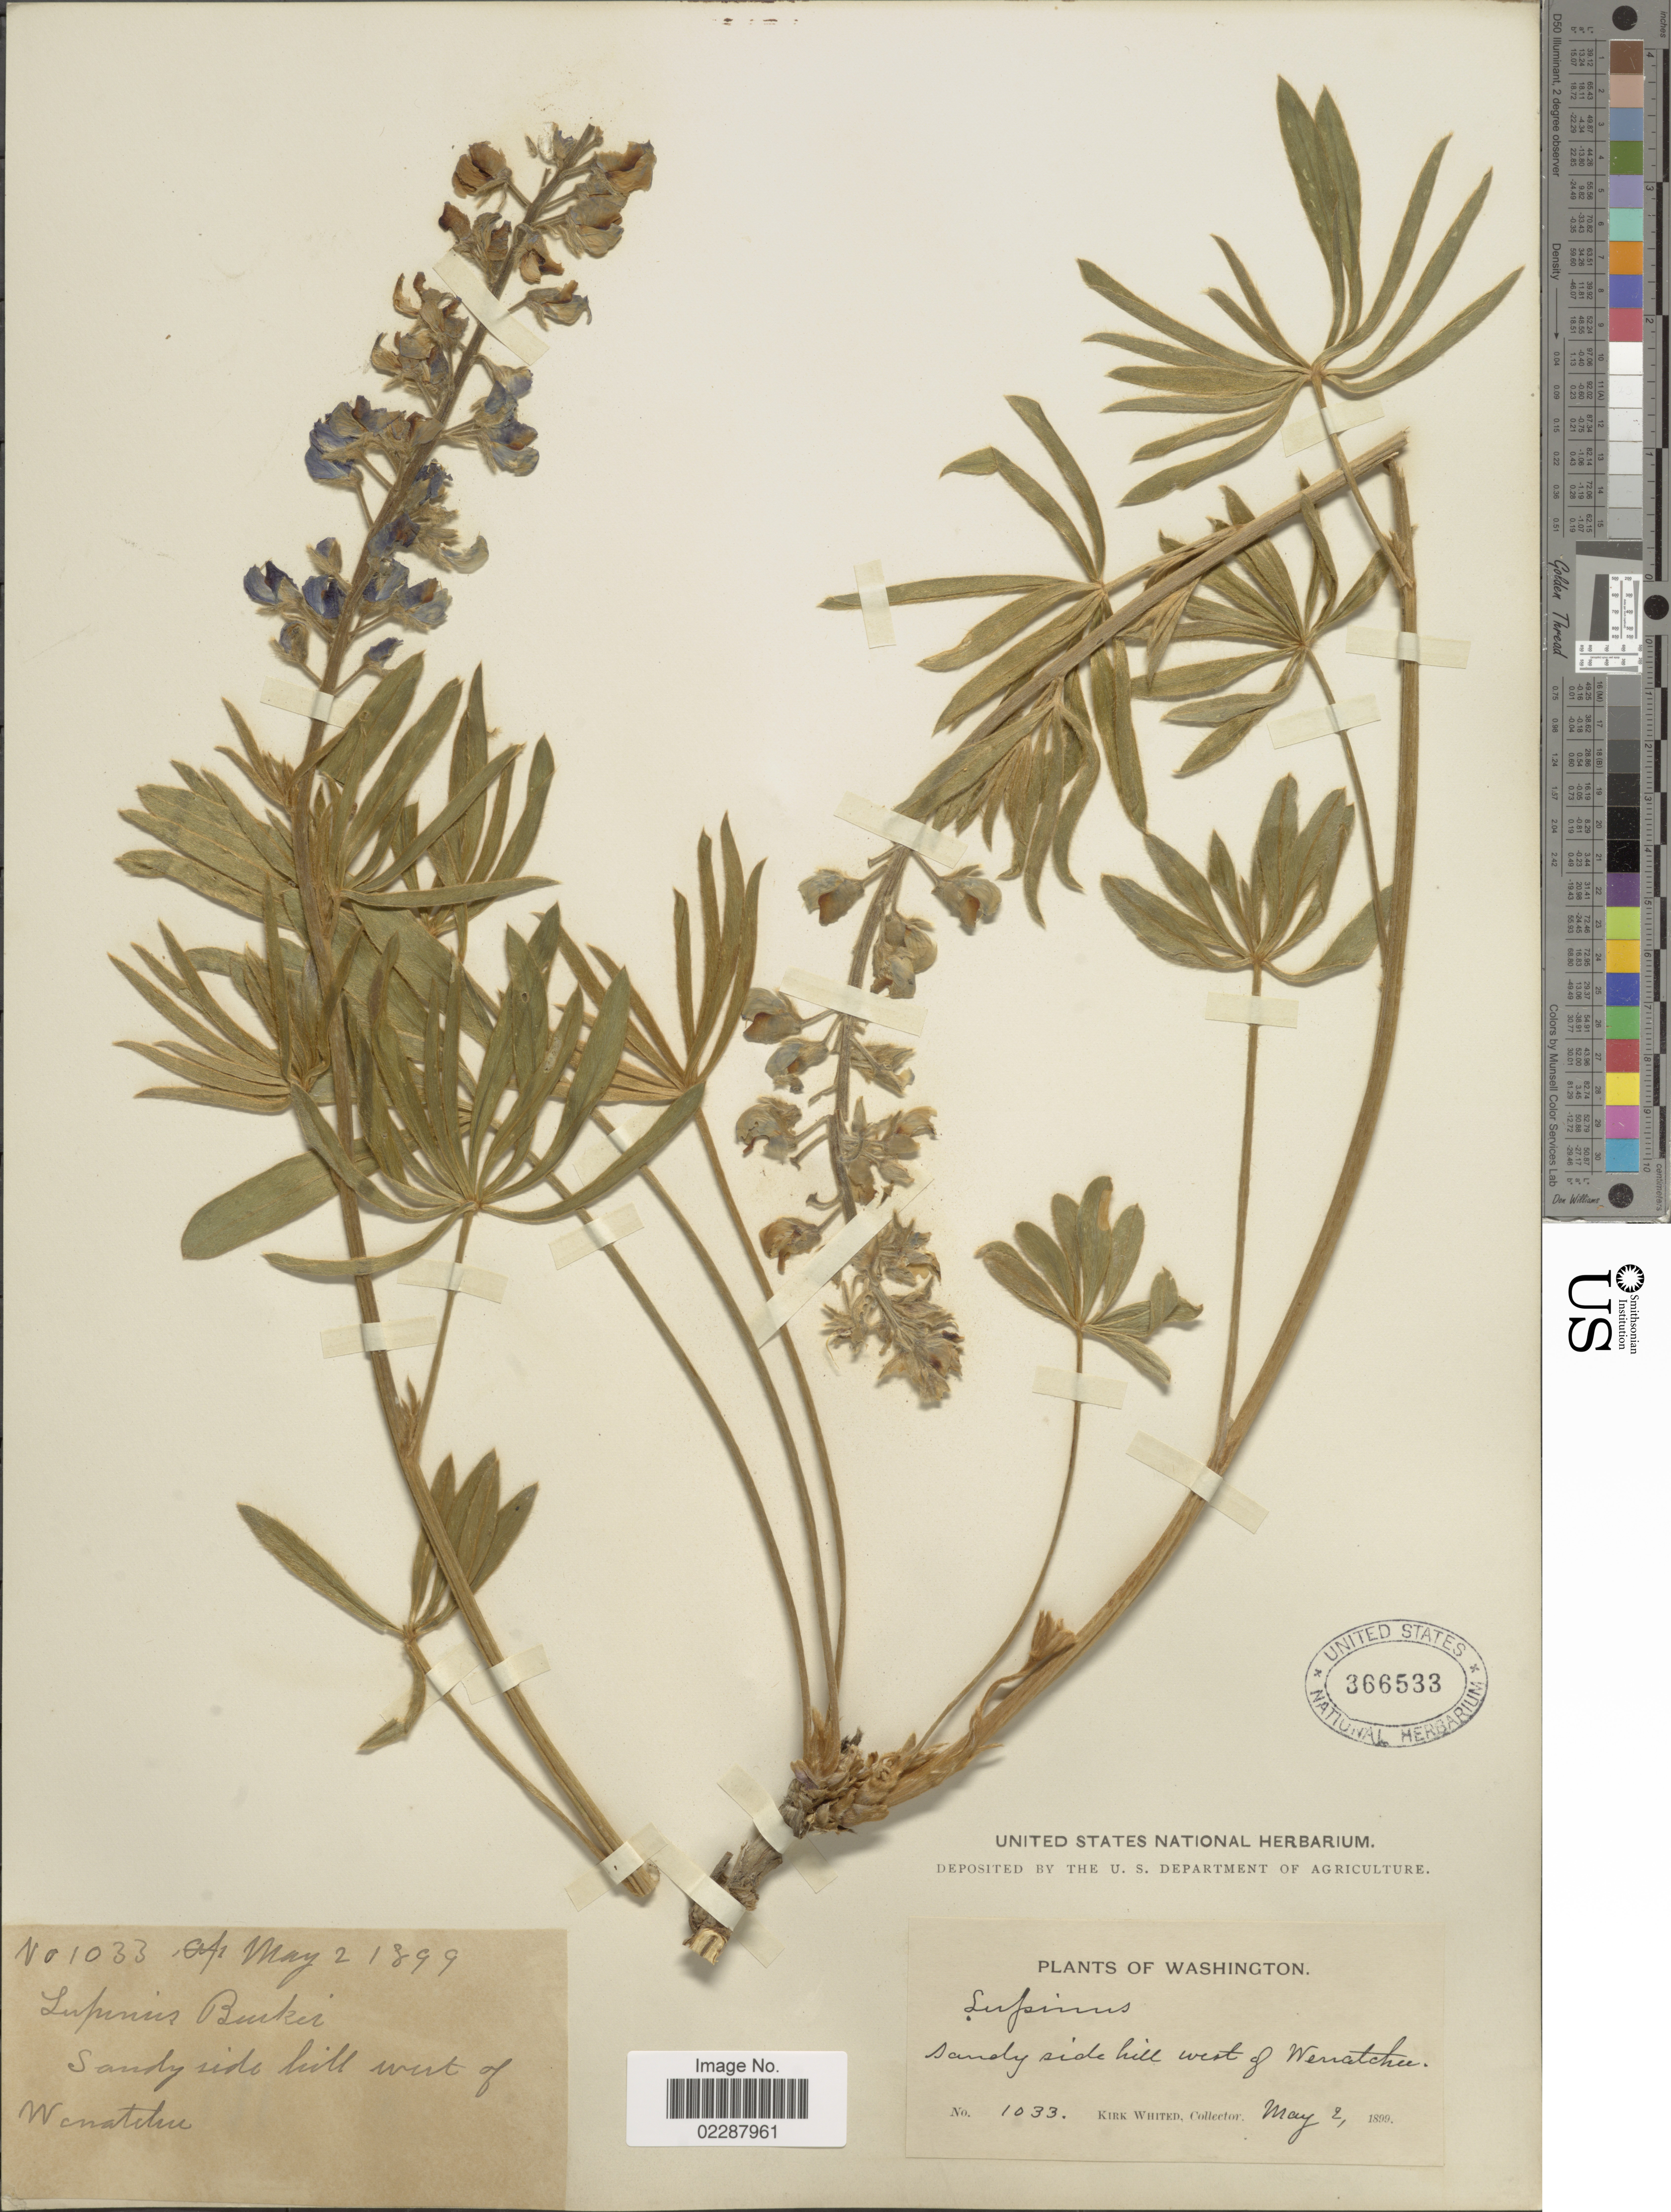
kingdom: Plantae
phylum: Tracheophyta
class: Magnoliopsida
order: Fabales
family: Fabaceae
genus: Lupinus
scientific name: Lupinus suksdorfii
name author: B.L. Rob. ex Piper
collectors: K. Whited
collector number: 1033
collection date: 1899-05-02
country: United States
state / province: Washington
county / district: Chelan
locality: Sandy side hill west of Wenatchee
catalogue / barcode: US 366533